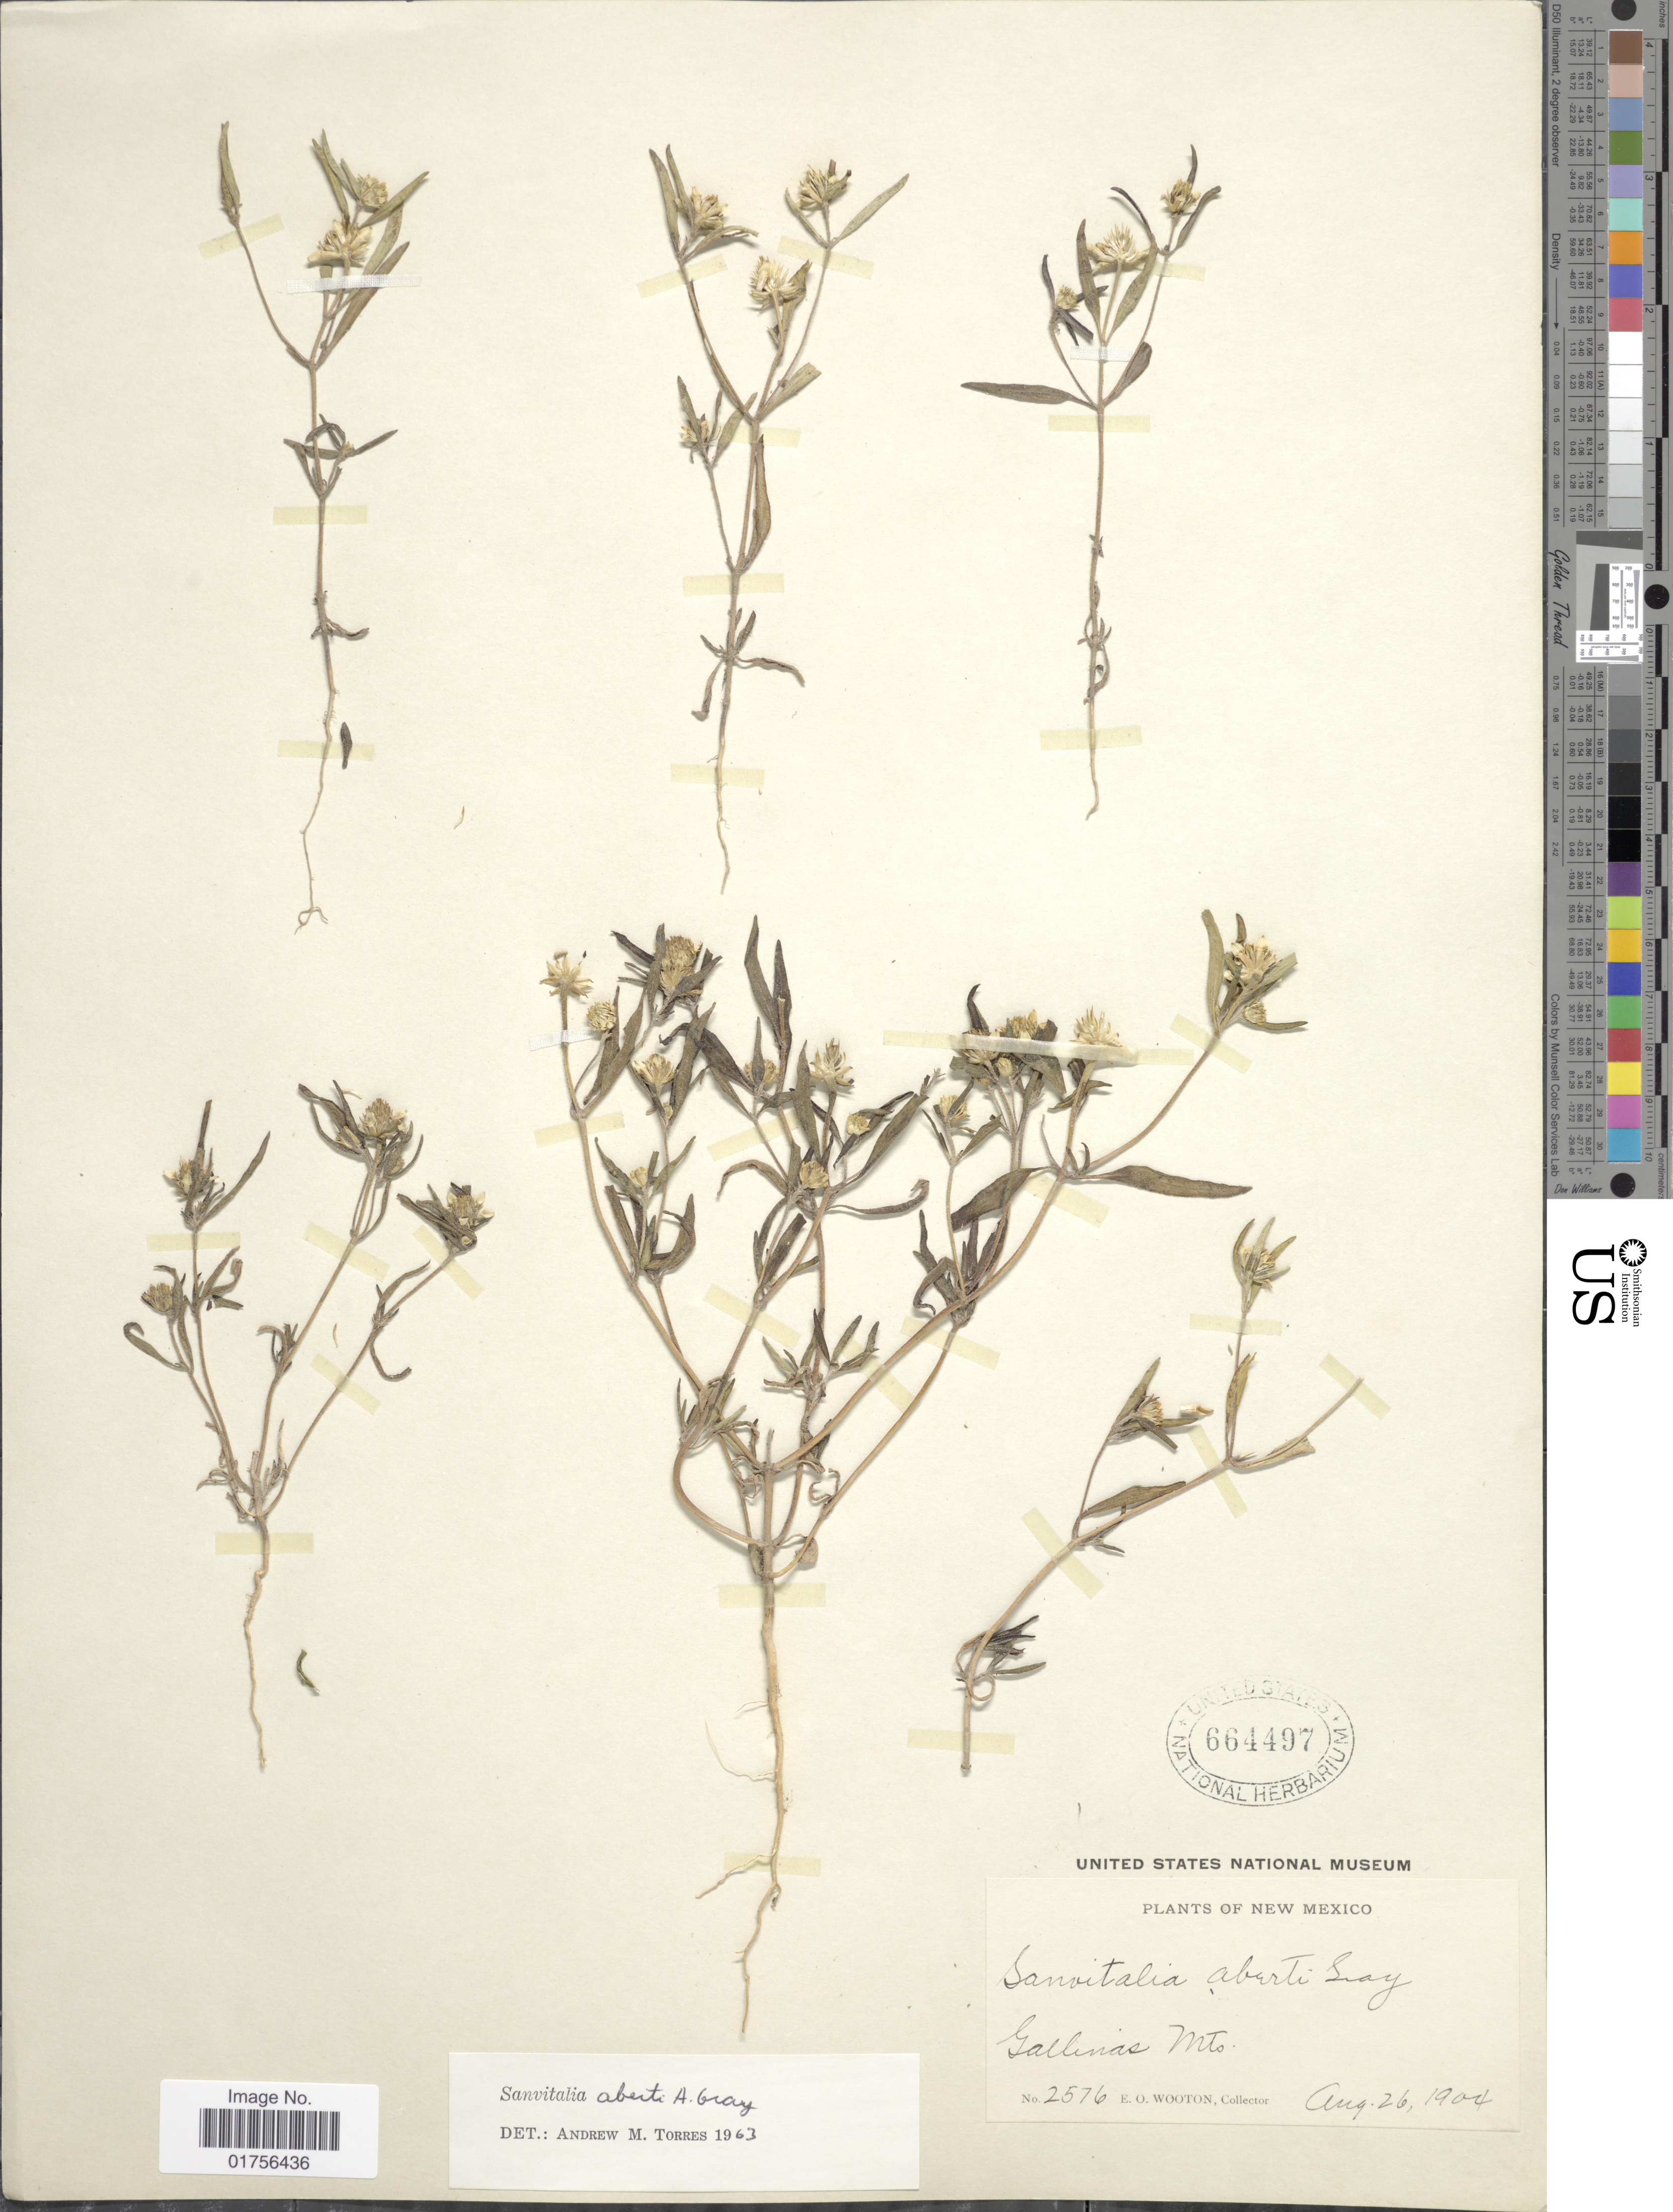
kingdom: Plantae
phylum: Tracheophyta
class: Magnoliopsida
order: Asterales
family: Asteraceae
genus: Sanvitalia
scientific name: Sanvitalia aberti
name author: A. Gray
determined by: Skibicki, Samuel V.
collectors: E. O. Wooton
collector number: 2576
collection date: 1904-08-26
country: United States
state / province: New Mexico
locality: Gallinas Mts.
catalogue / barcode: US 664497